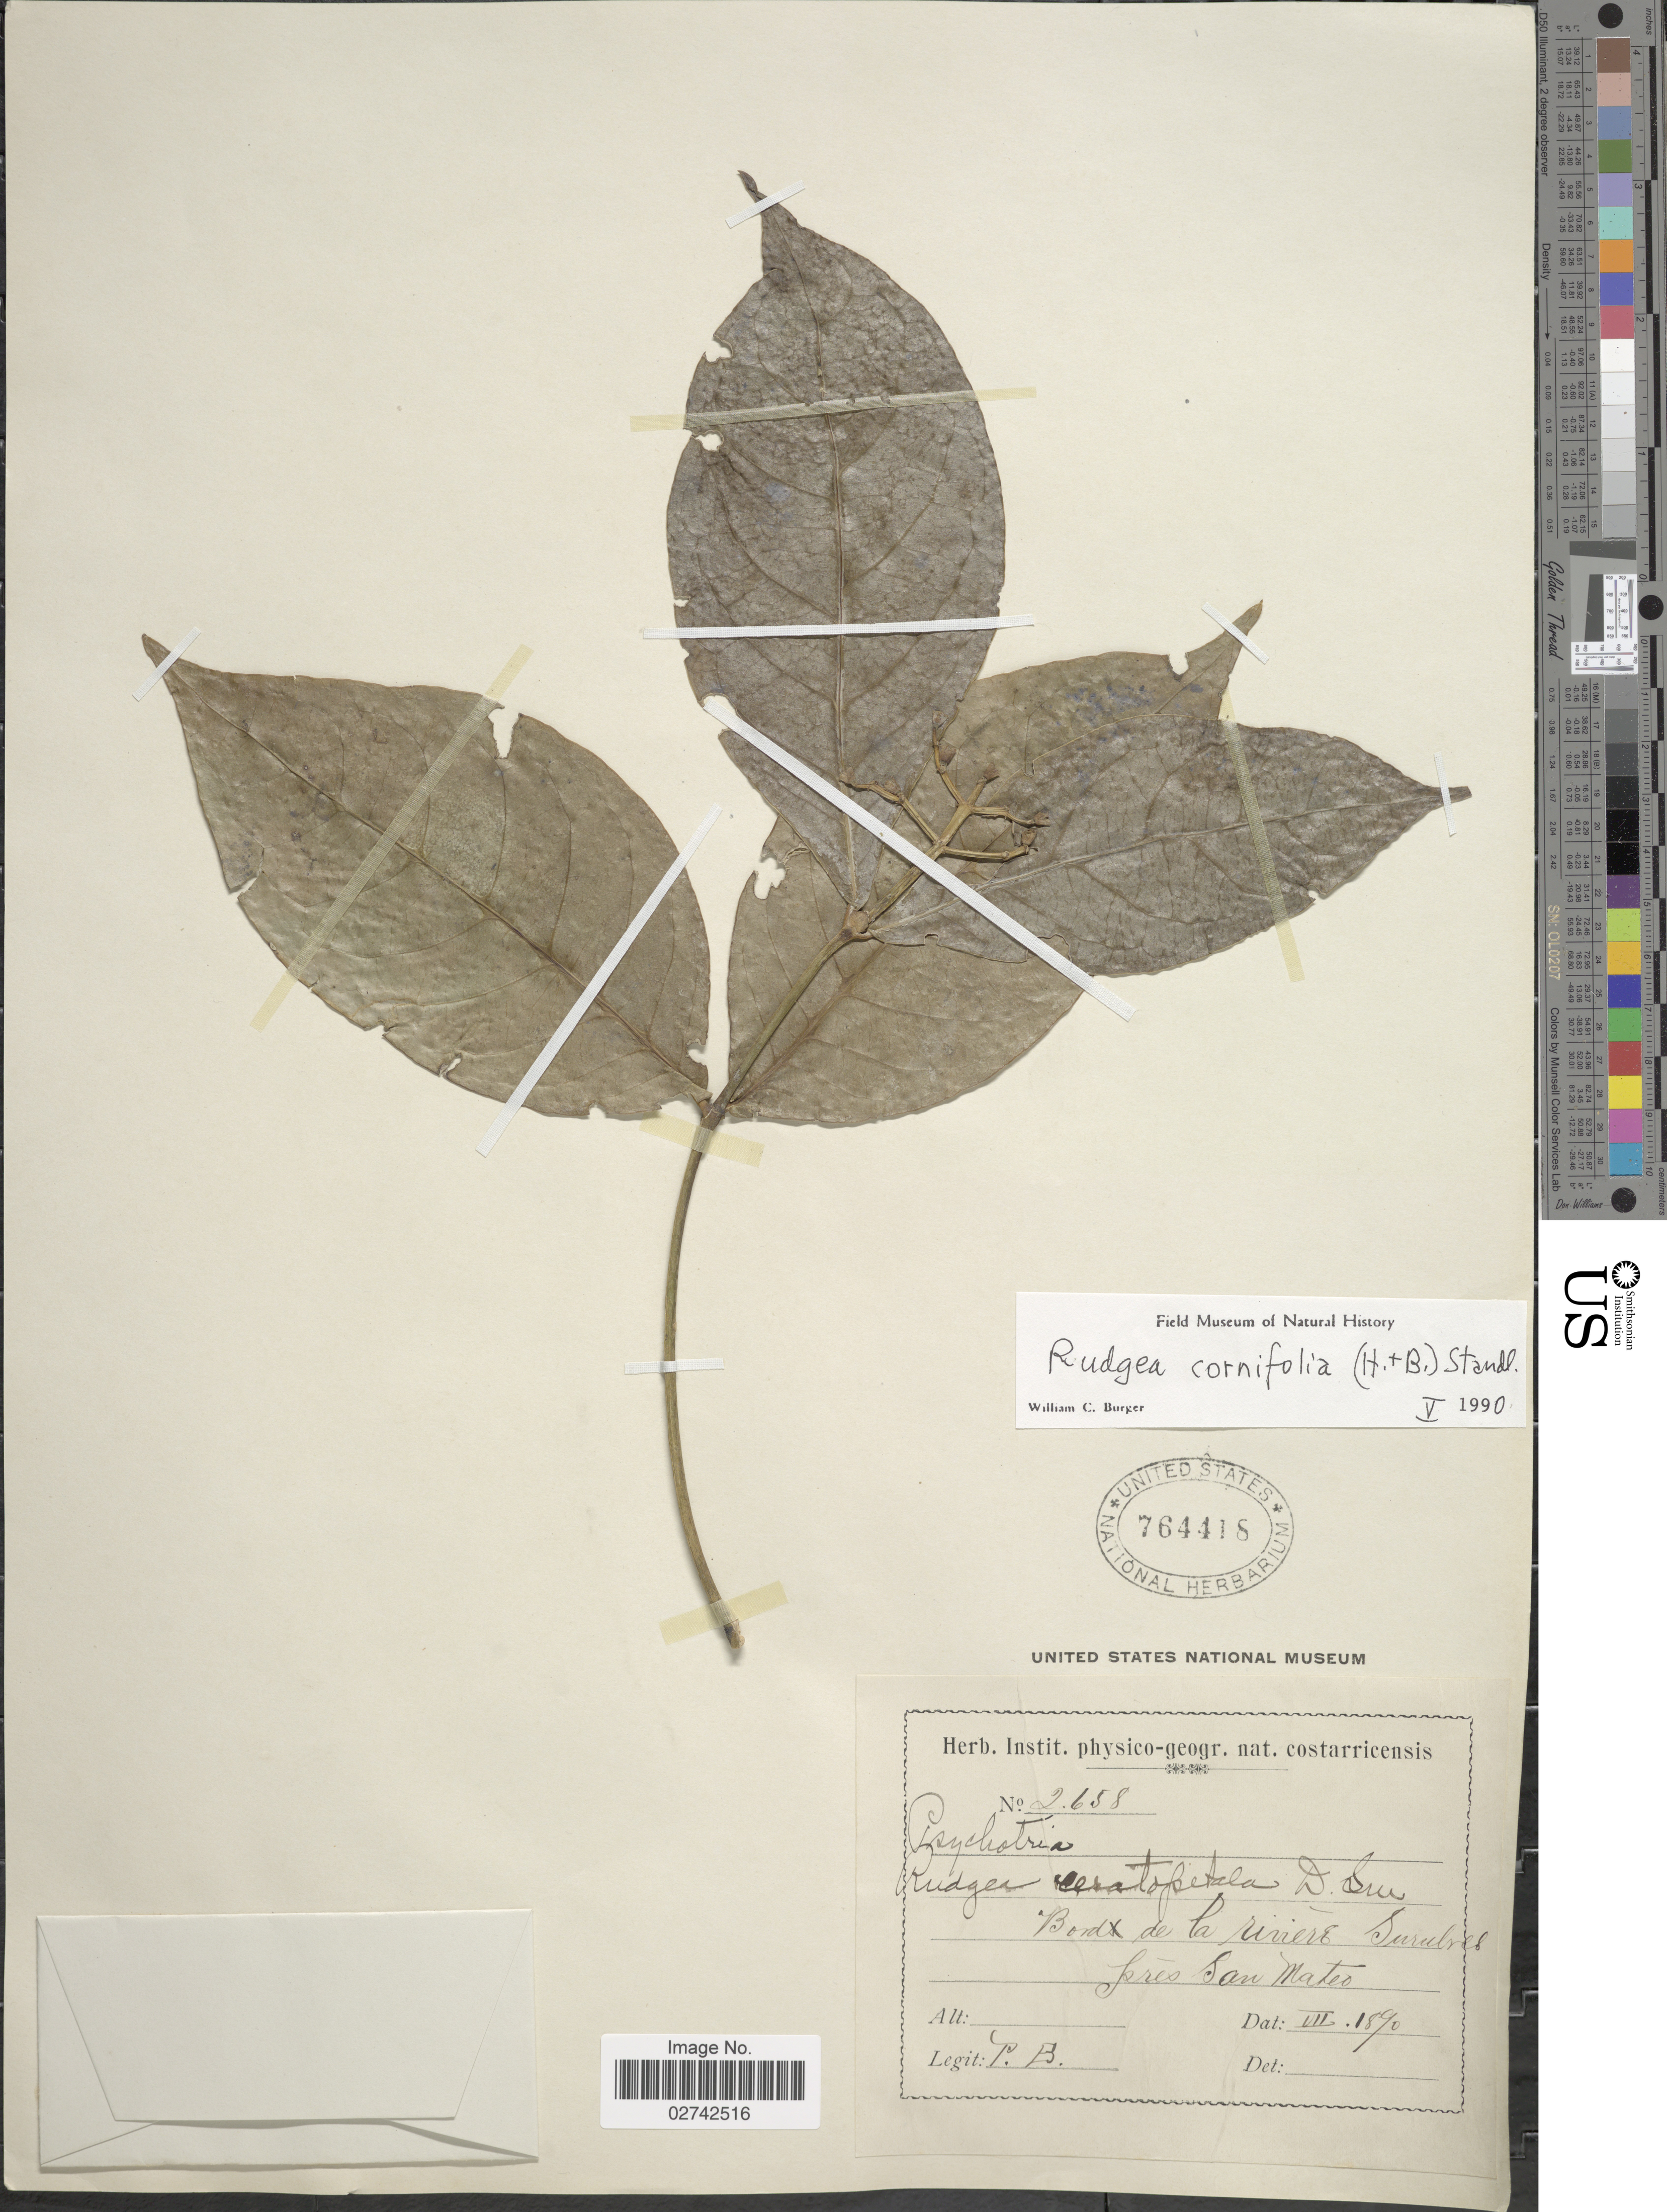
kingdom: Plantae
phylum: Tracheophyta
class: Magnoliopsida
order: Gentianales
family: Rubiaceae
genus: Rudgea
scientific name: Rudgea cornifolia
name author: (Kunth) Standl.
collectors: P. B.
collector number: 2658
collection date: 1890-07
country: Costa Rica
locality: Bord de la riviere Surubres pres San Mateo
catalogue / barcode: US 764418